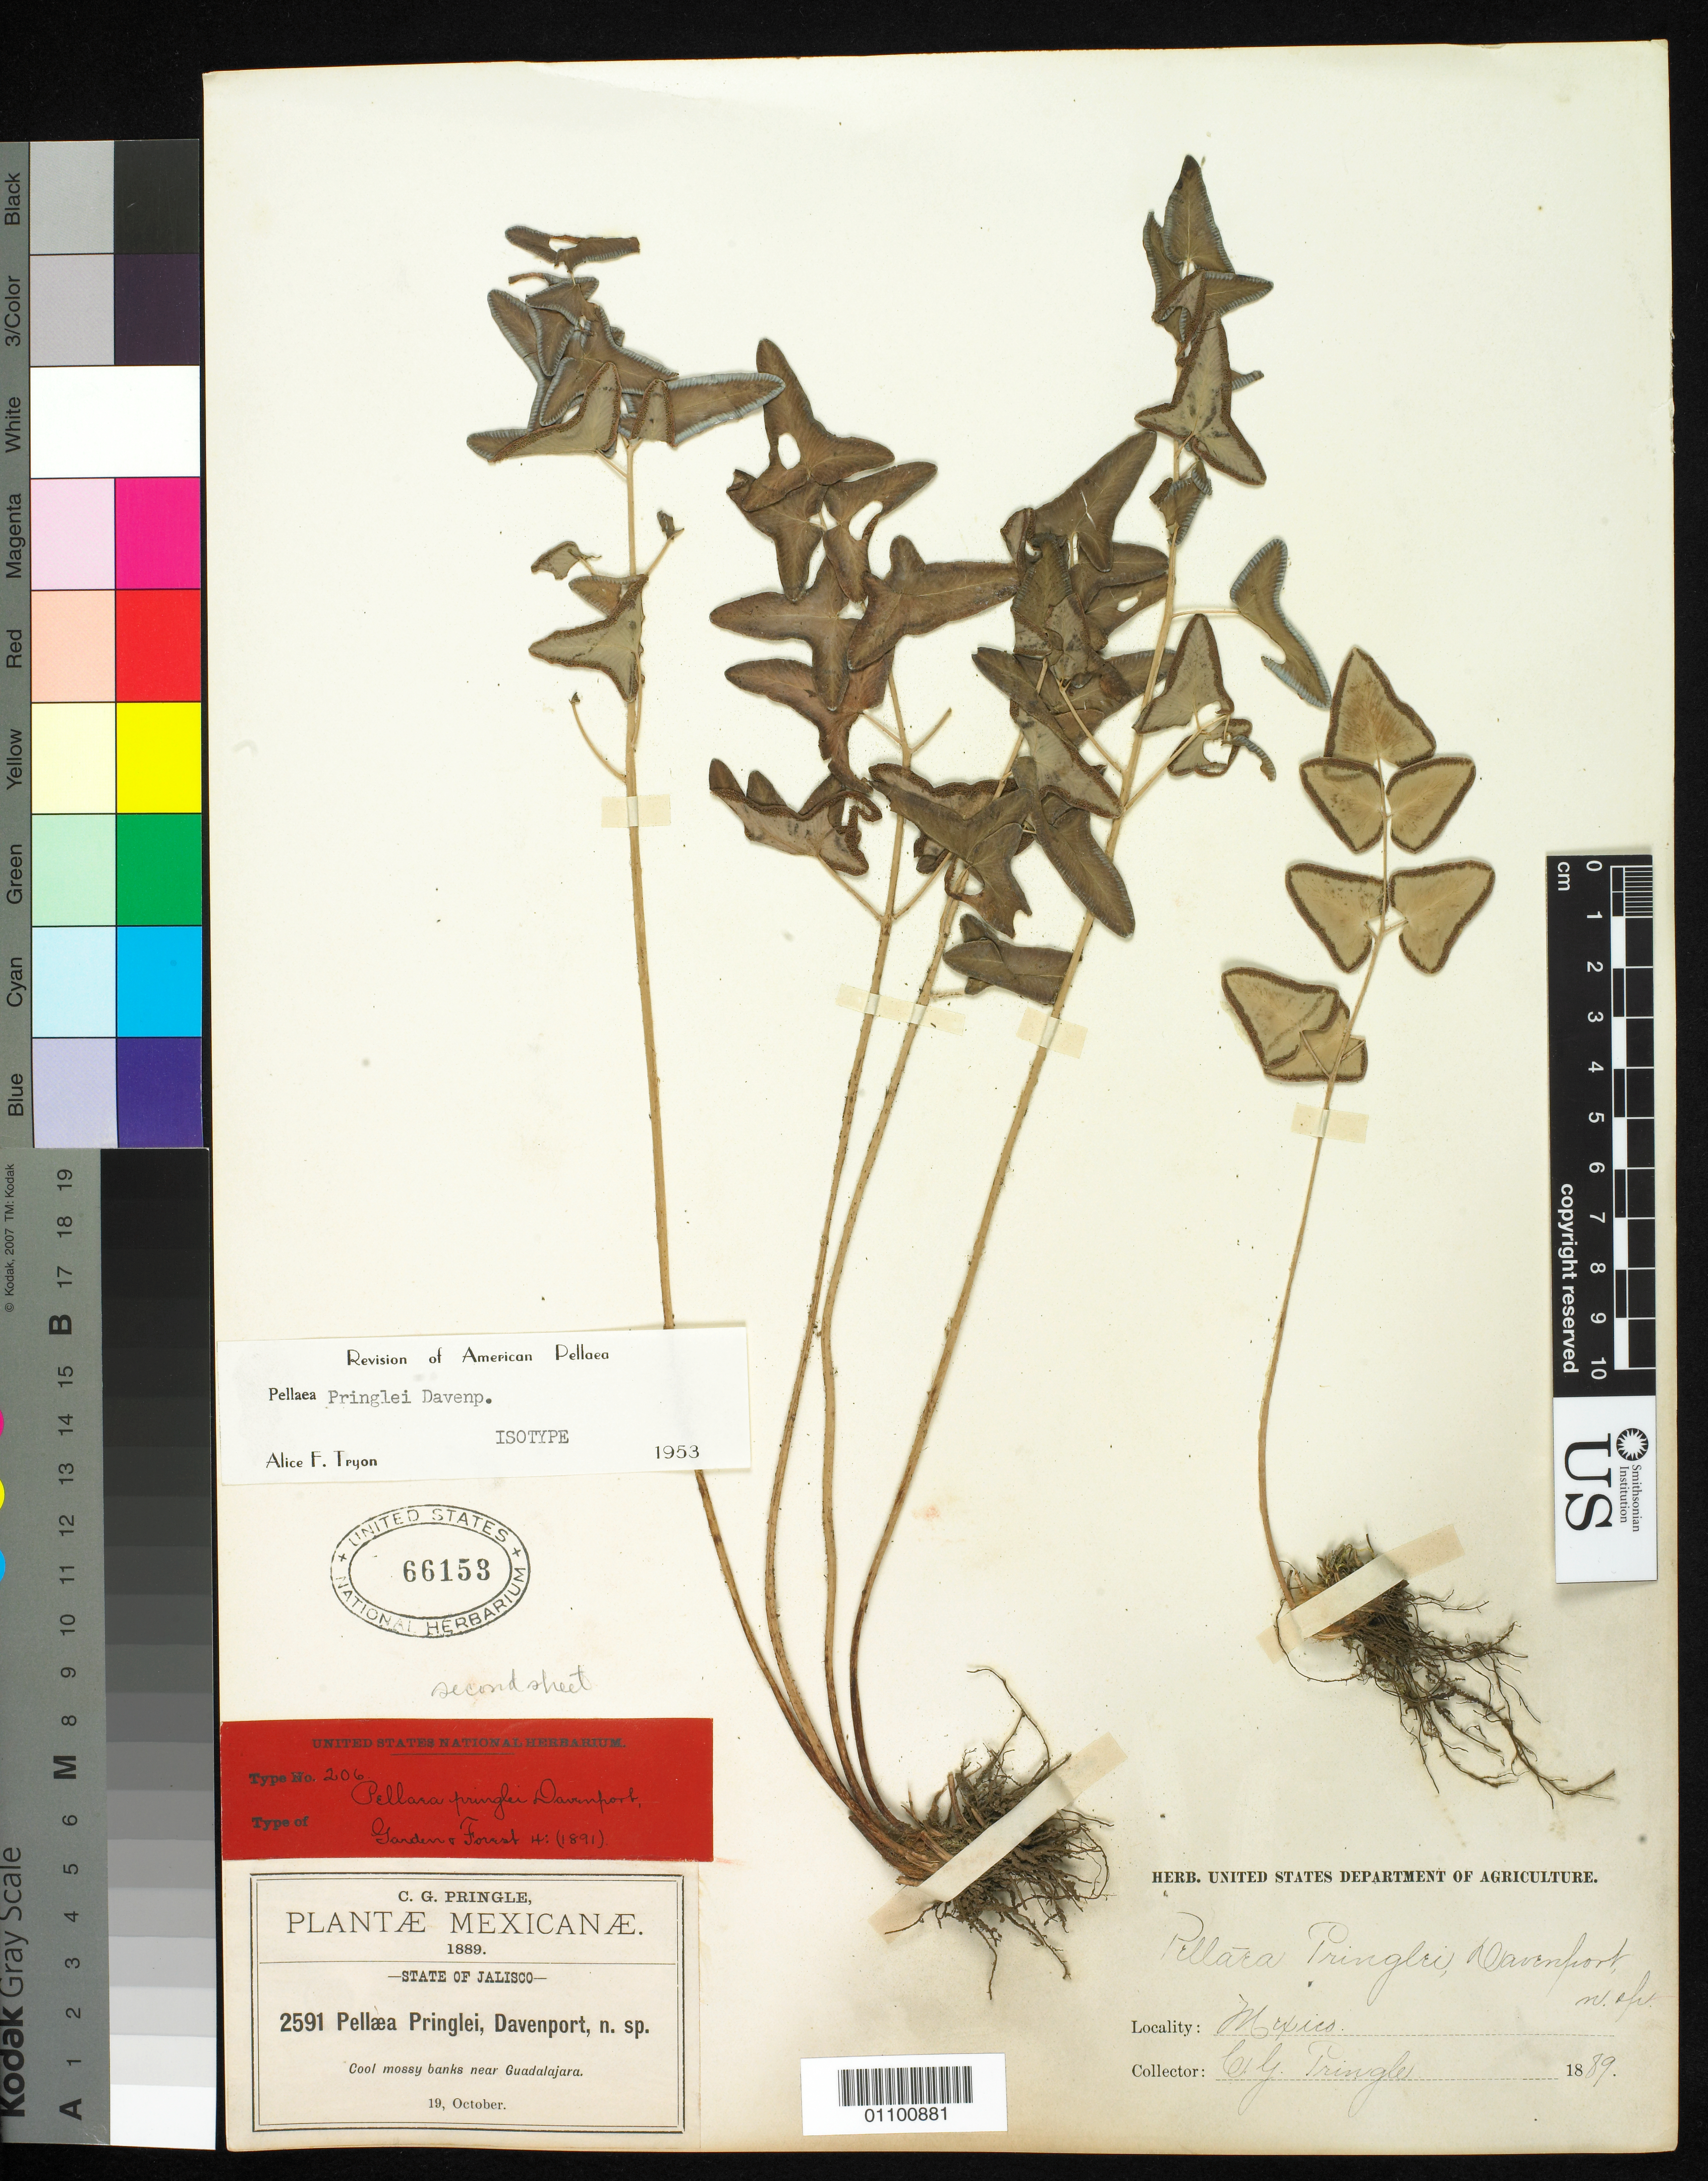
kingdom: Plantae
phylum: Tracheophyta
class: Polypodiopsida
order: Polypodiales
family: Pteridaceae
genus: Pellaea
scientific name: Pellaea pringlei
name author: Davenp.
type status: Isotype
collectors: C. G. Pringle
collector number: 2591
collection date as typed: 19 Oct 1889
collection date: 1889-10-19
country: Mexico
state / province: Jalisco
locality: Near Guadalajara.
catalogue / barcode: US 66153